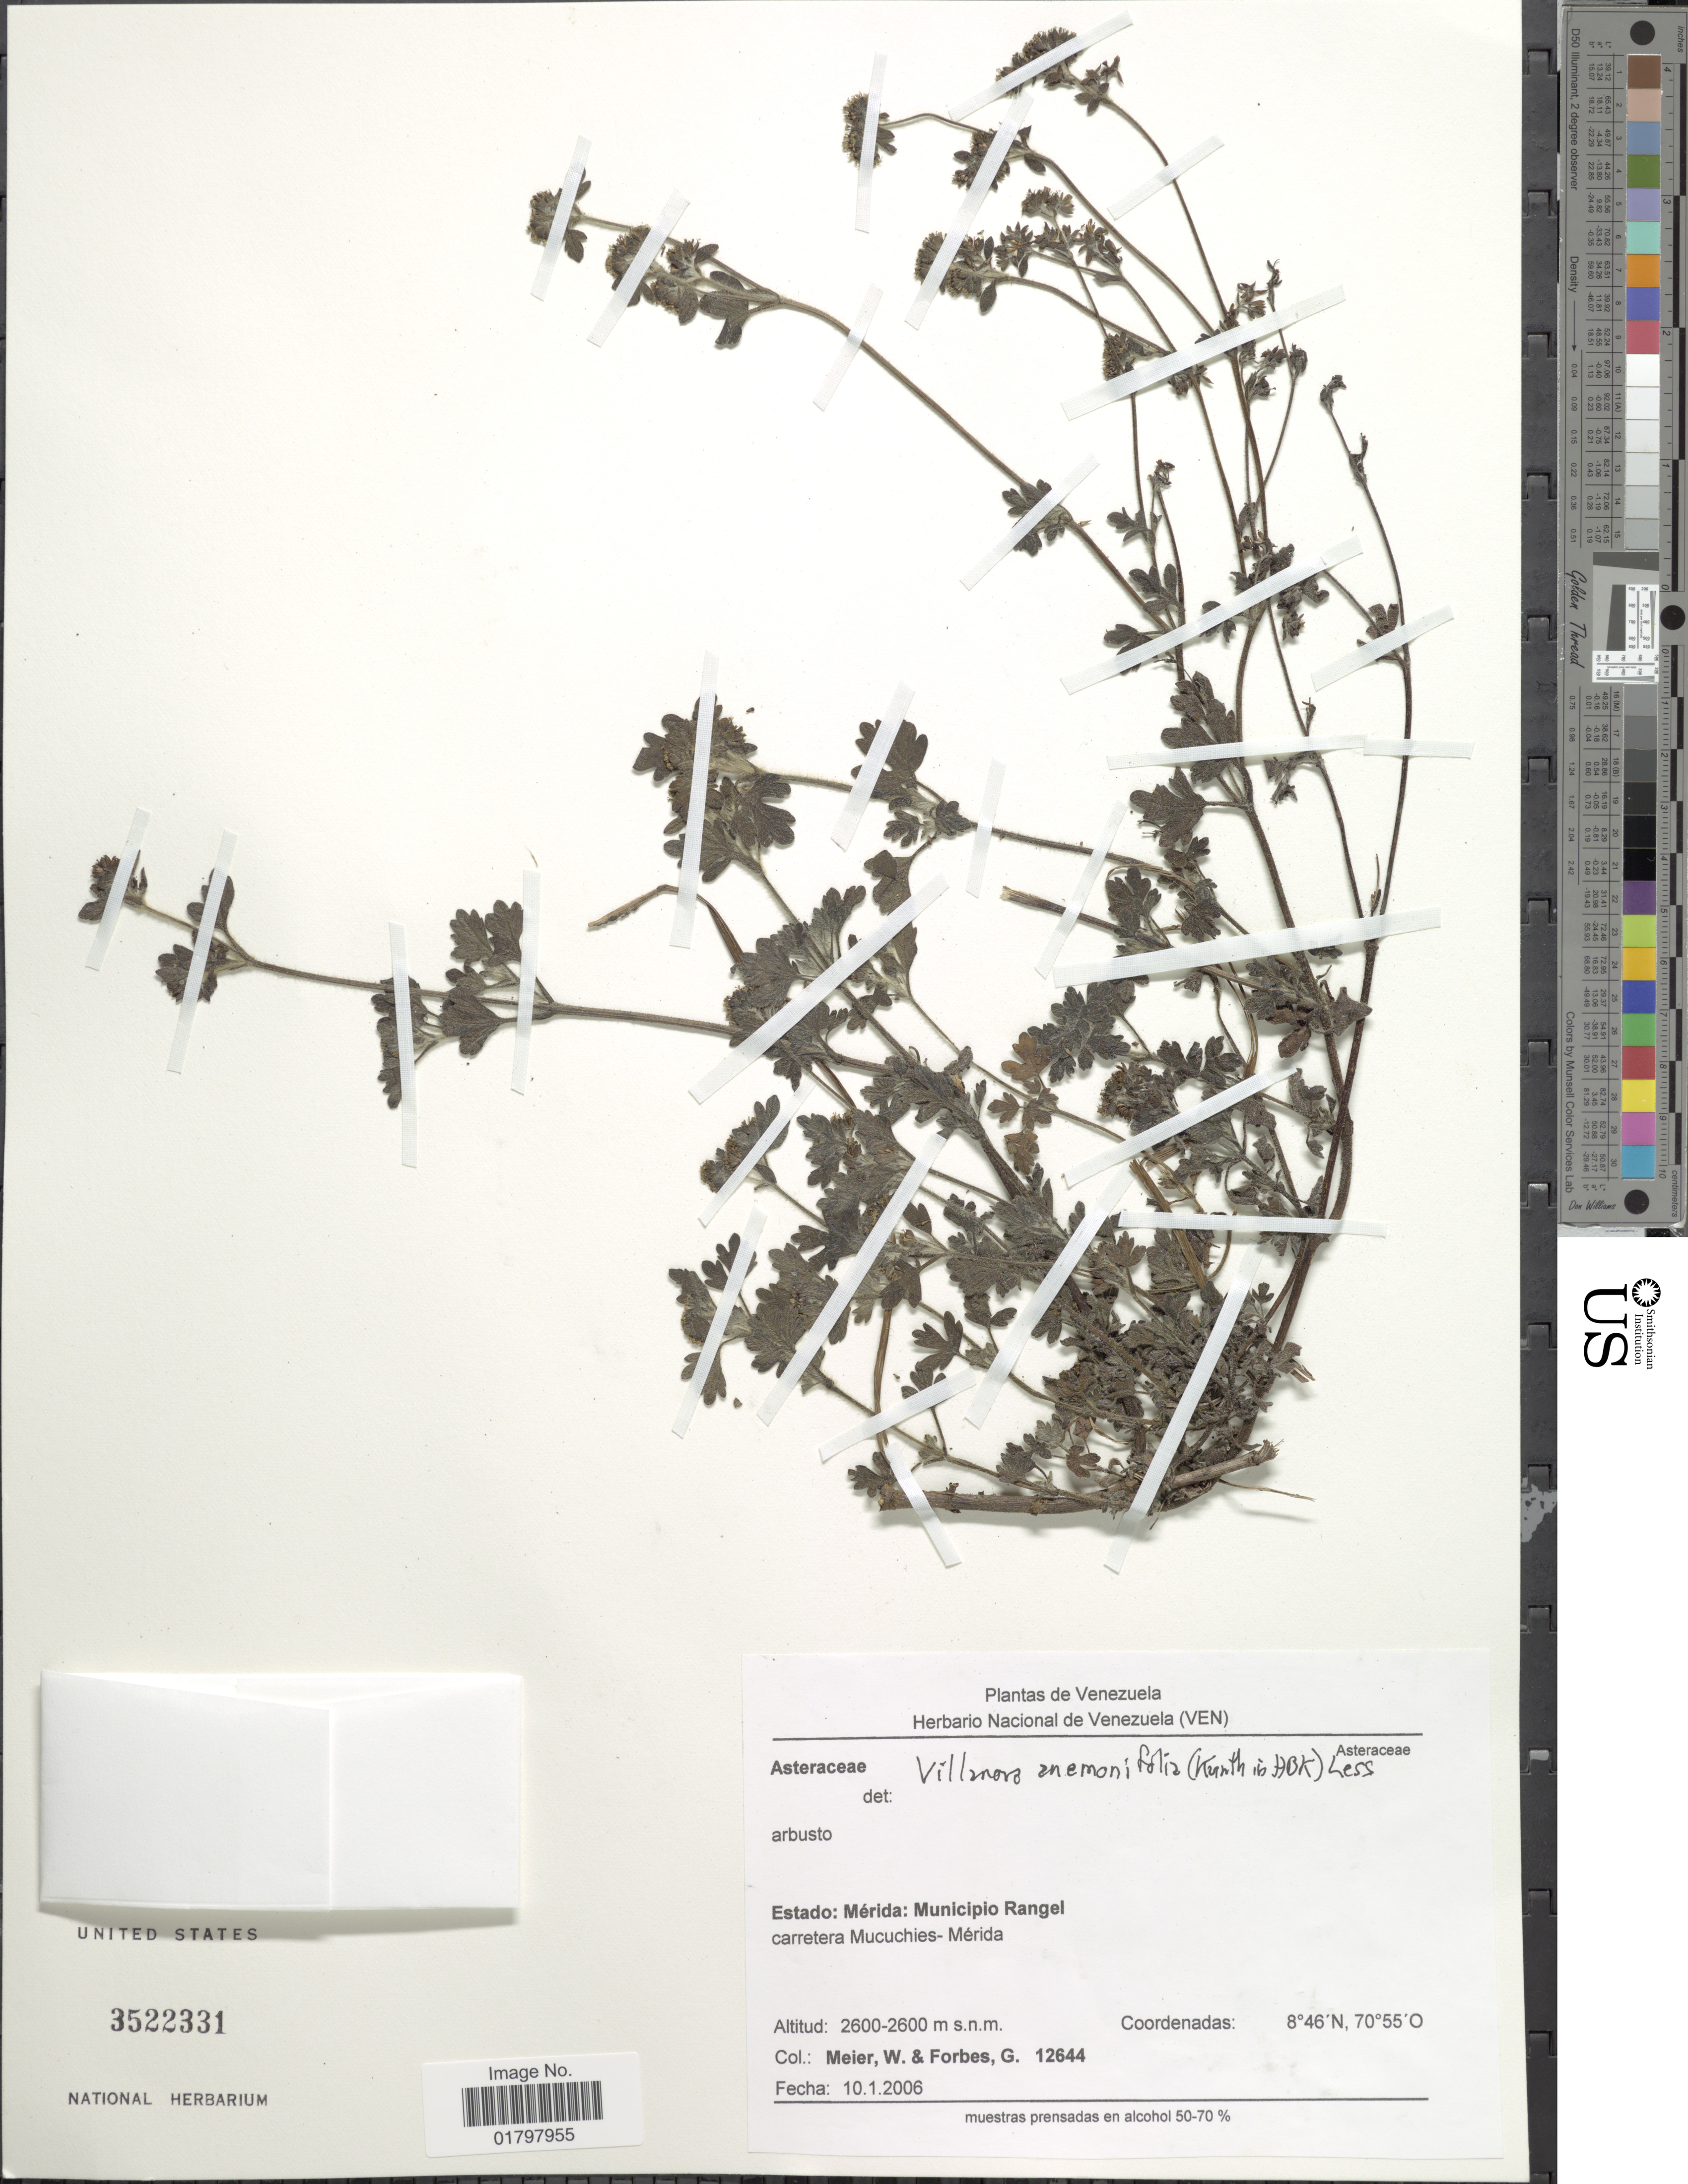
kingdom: Plantae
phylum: Tracheophyta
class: Magnoliopsida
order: Asterales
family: Asteraceae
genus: Vasquesia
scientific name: Vasquesia anemonifolia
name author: (Kunth) Less.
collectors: W. Meier & G. Forbes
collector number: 12644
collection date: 2006-01-10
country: Venezuela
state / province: Mérida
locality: Estado: Mérida: Municipio Rangel carretera Mucuchies-Mérida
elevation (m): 2600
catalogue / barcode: US 3522331